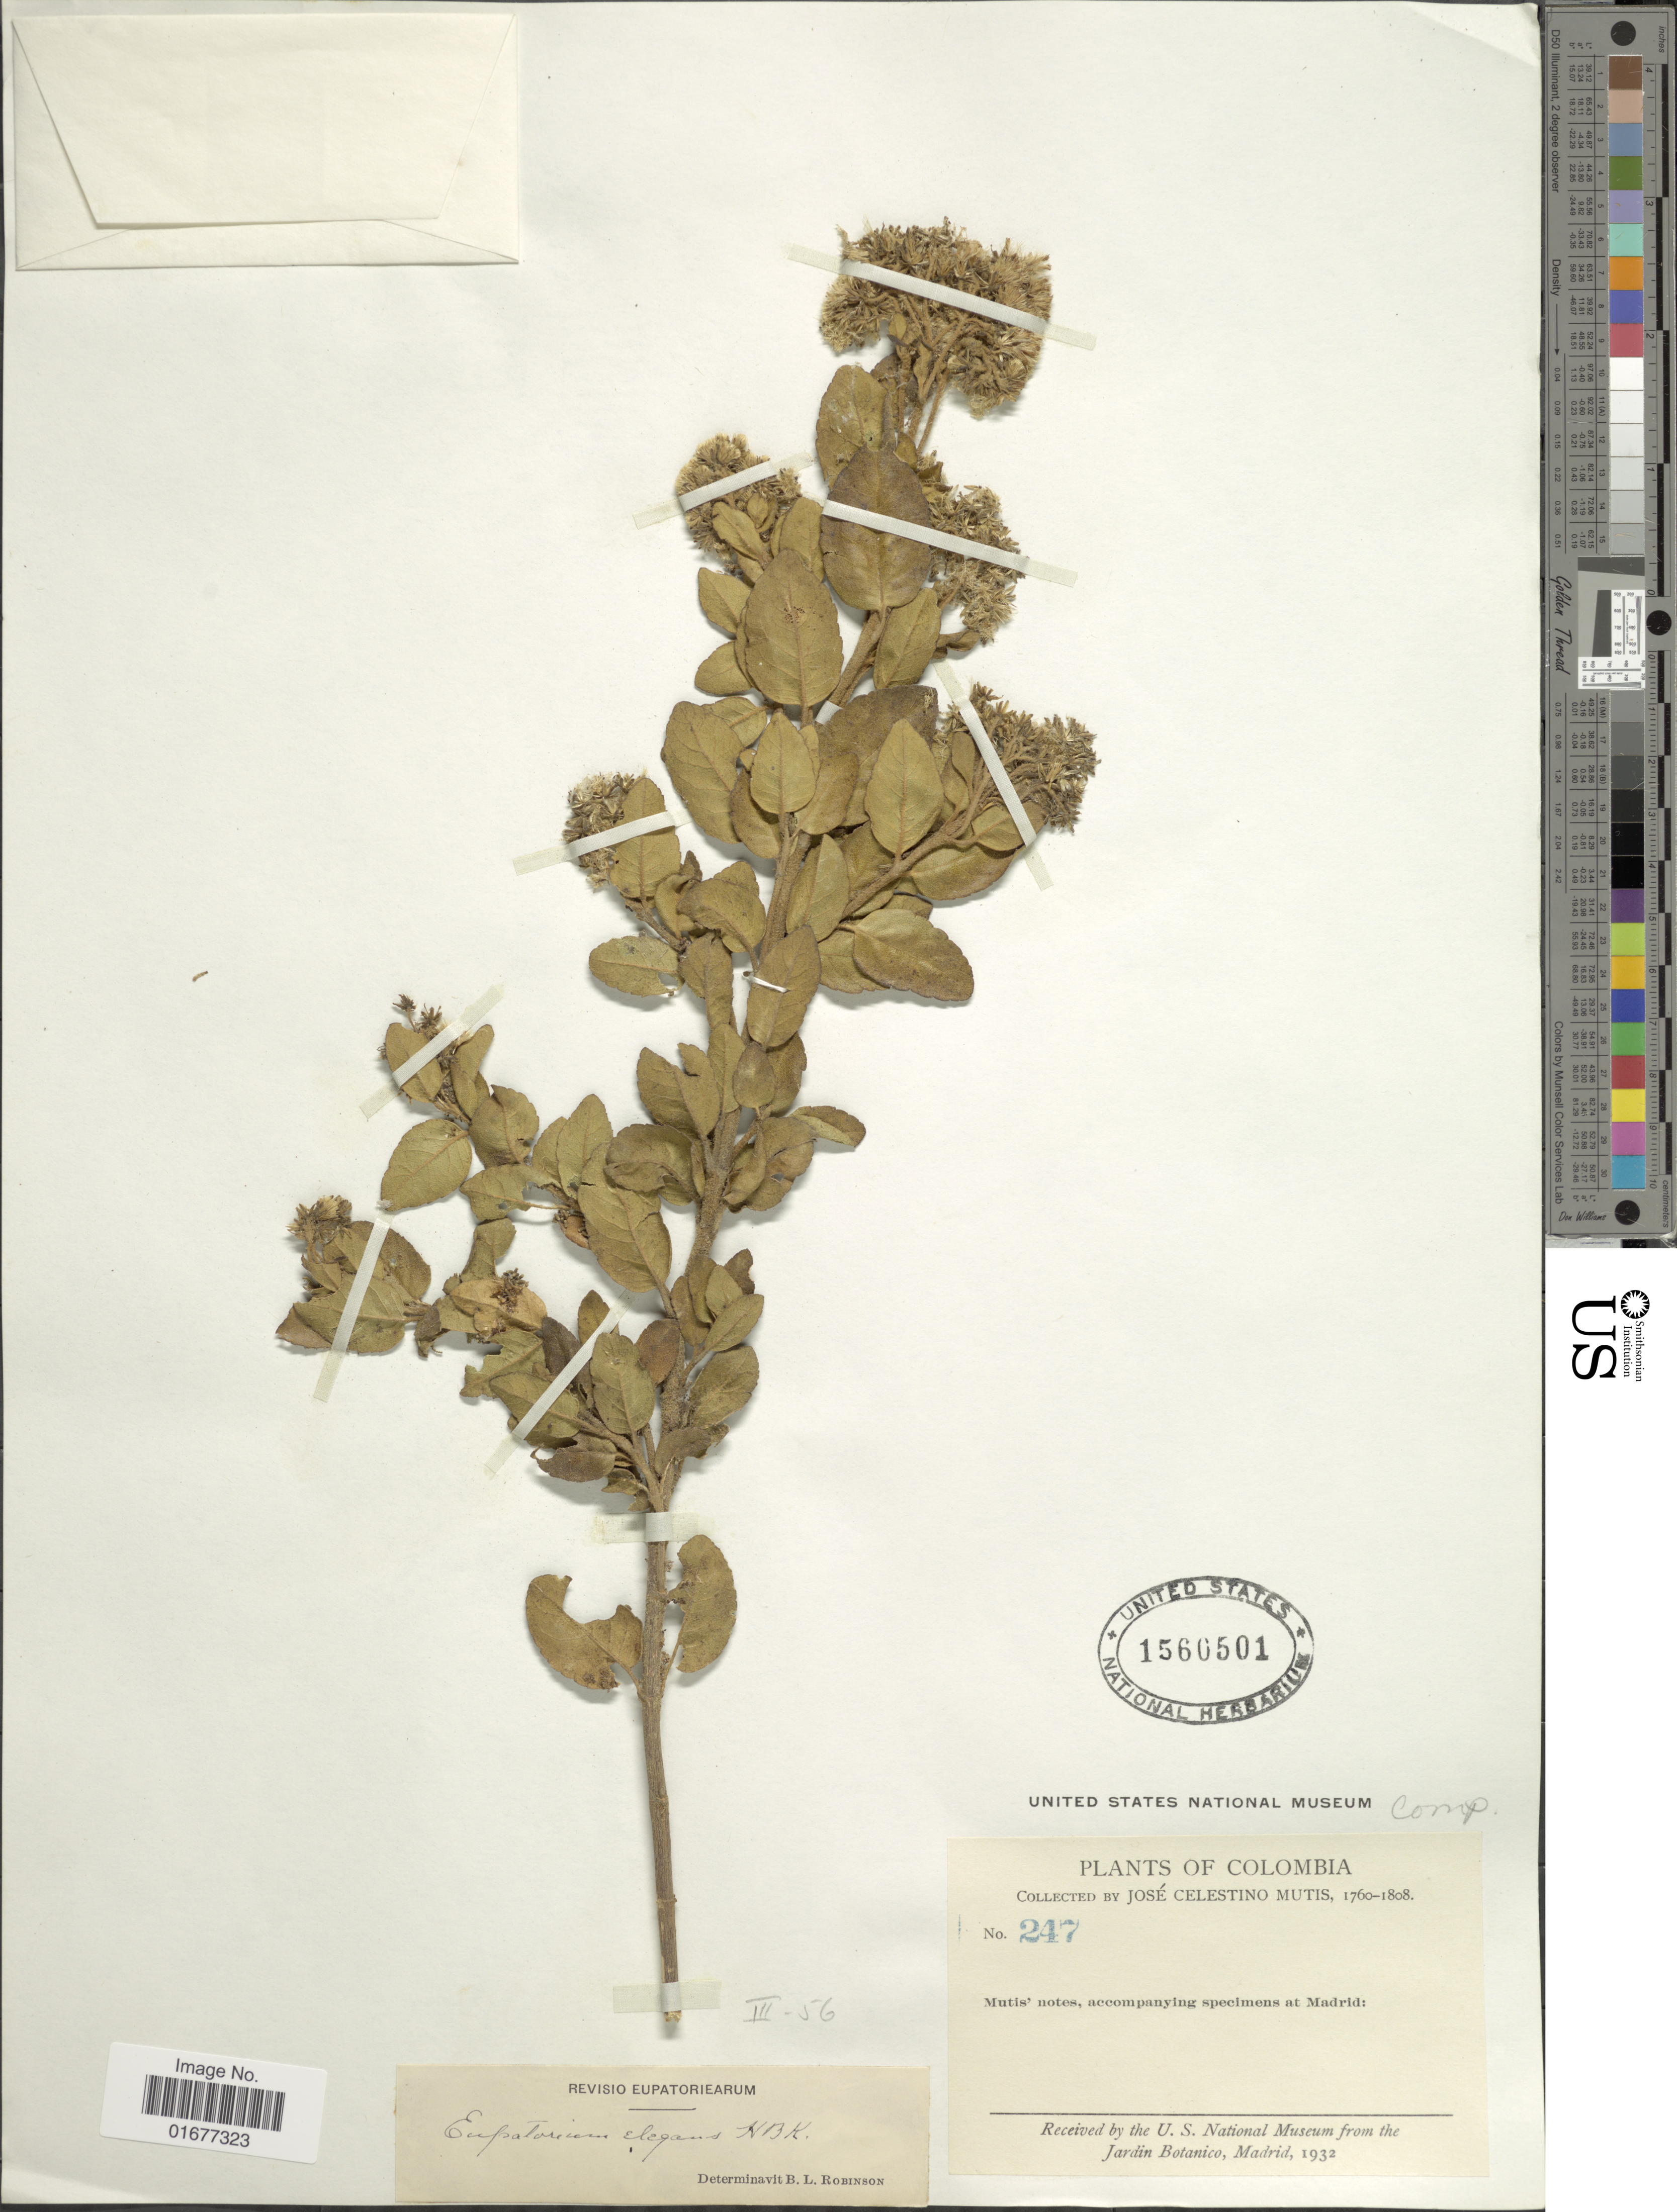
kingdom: Plantae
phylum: Tracheophyta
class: Magnoliopsida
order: Asterales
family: Asteraceae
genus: Ageratina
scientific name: Ageratina elegans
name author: (Kunth) R.M. King & H. Rob.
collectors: J. C. B. Mutis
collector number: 247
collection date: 1760/1808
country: Colombia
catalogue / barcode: US 1560501